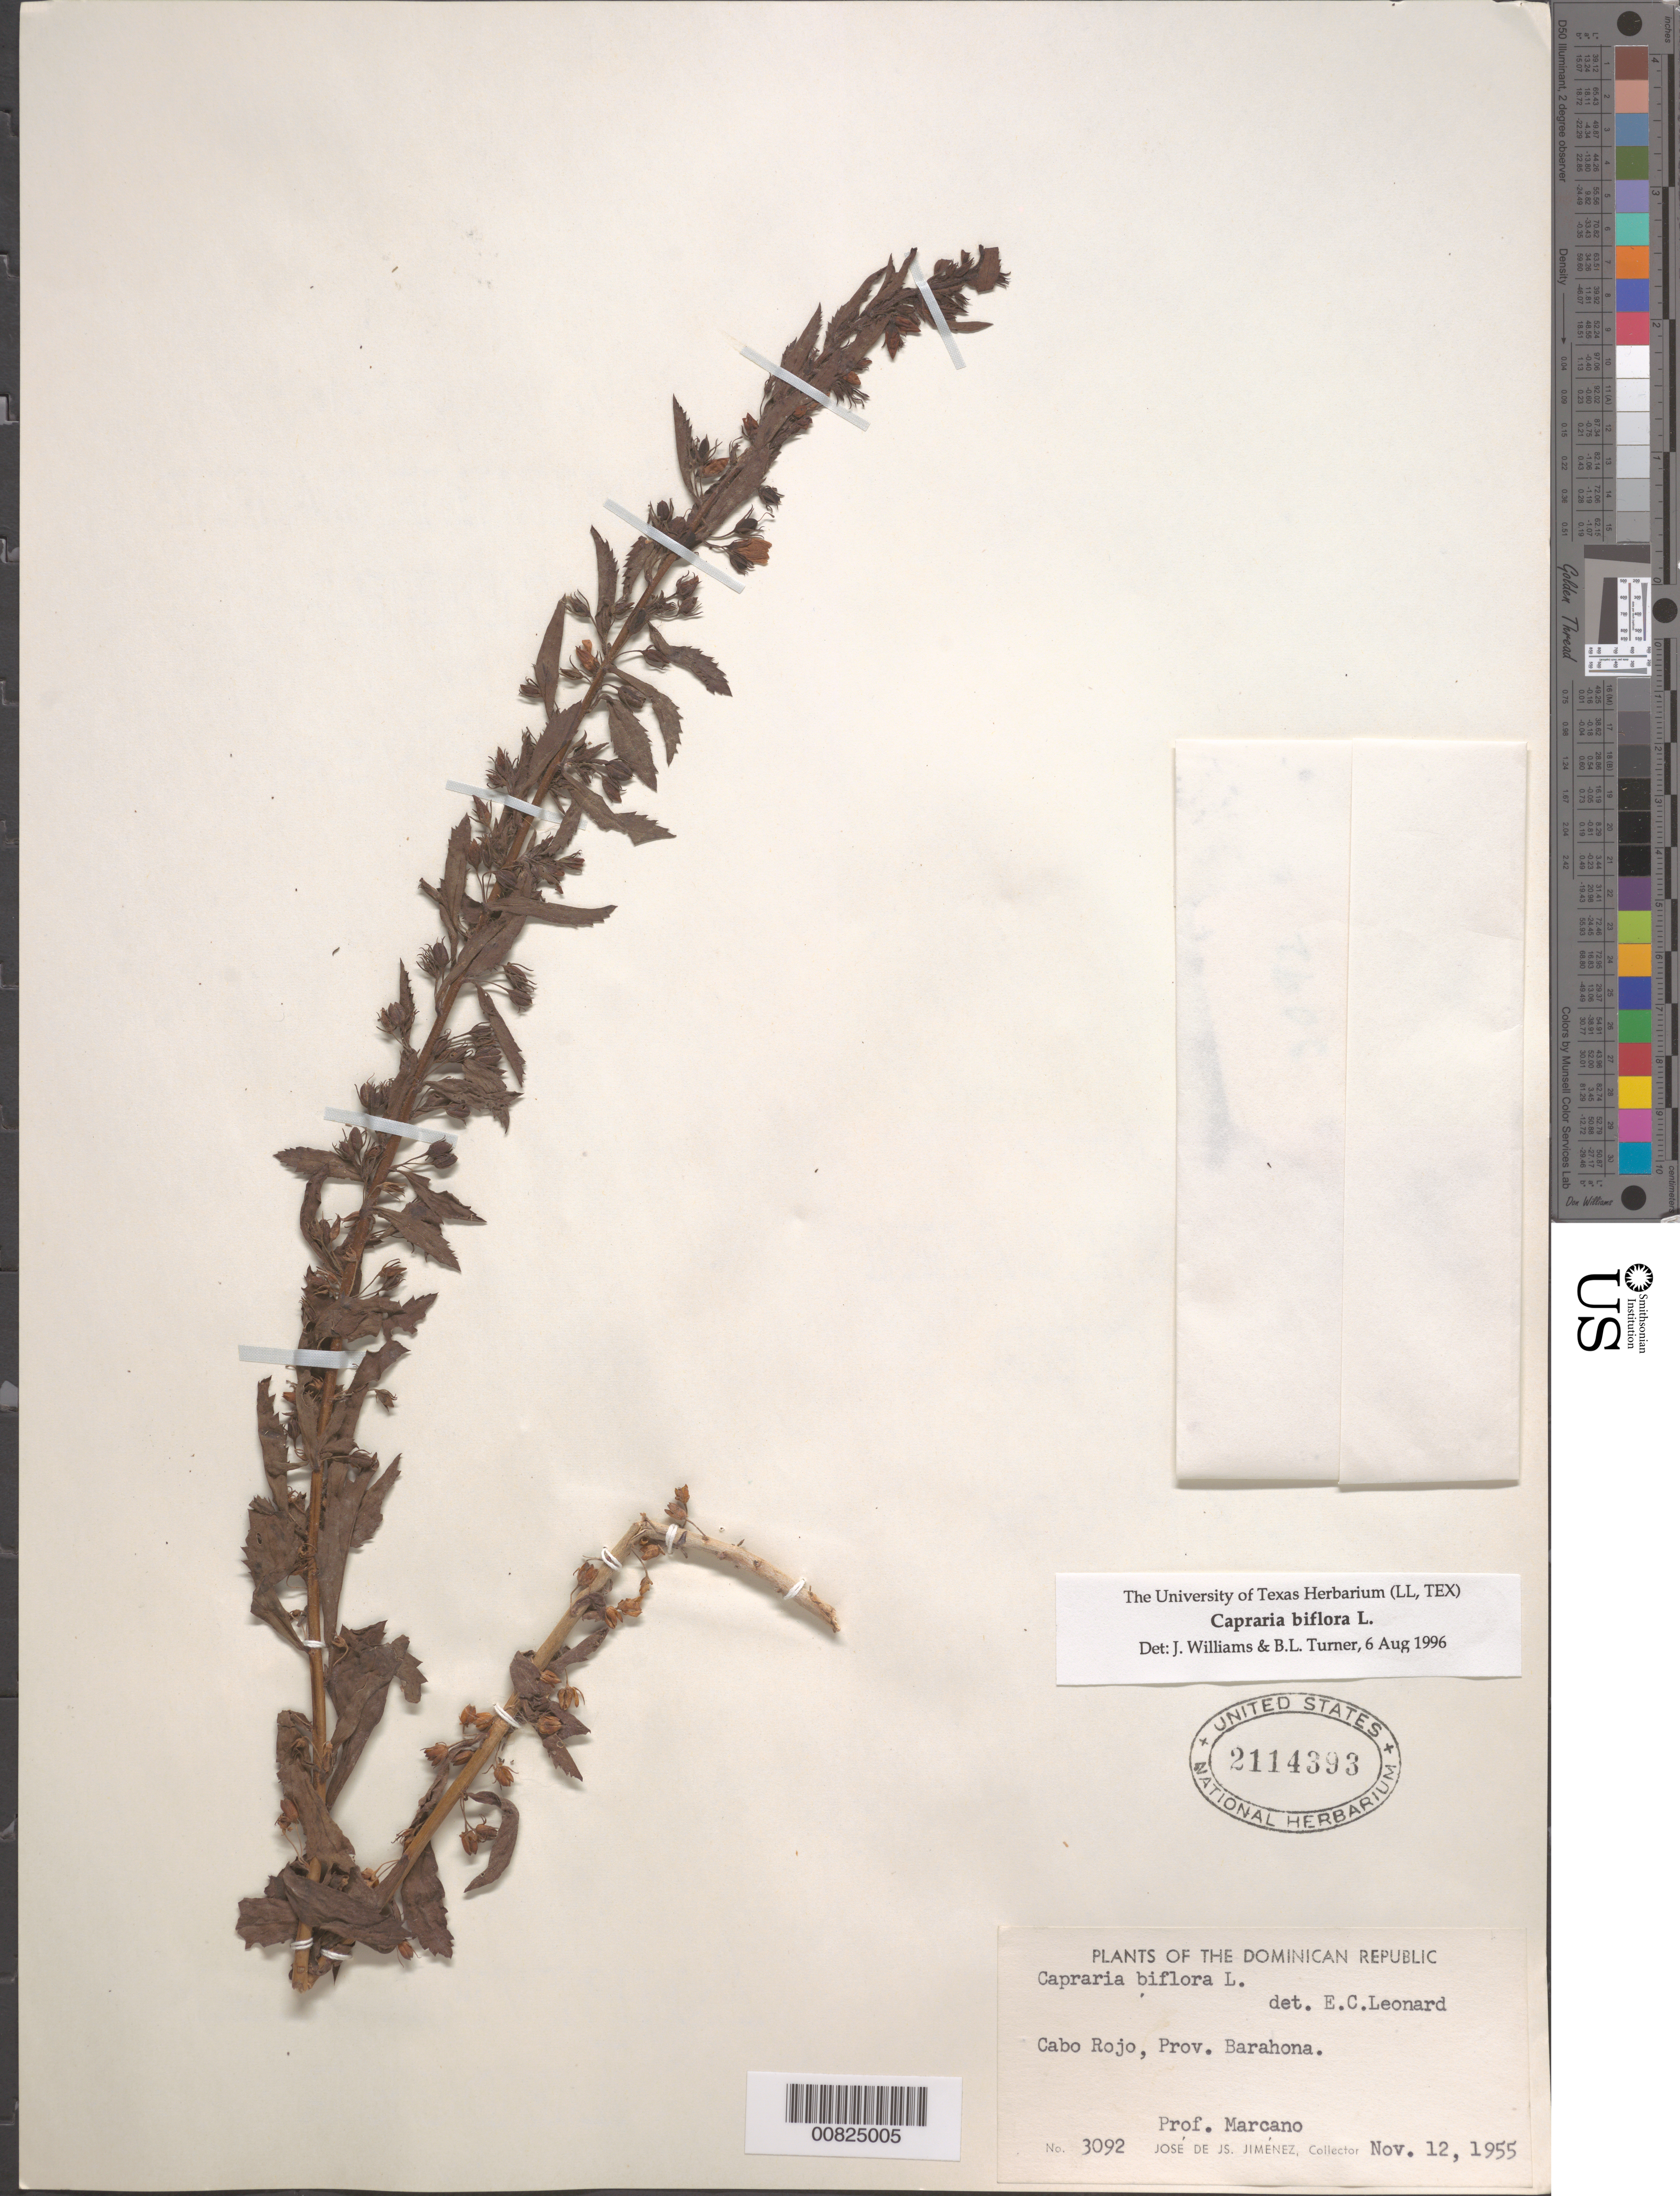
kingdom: Plantae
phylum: Tracheophyta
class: Magnoliopsida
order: Lamiales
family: Scrophulariaceae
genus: Capraria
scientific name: Capraria biflora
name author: L.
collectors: J. J. Jiménez Almonte & E. J. Marcano F.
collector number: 3092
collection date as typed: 12 Nov 1955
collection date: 1955-11-12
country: Dominican Republic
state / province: Barahona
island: Hispaniola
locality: Cabo Rojo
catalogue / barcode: US 2114393